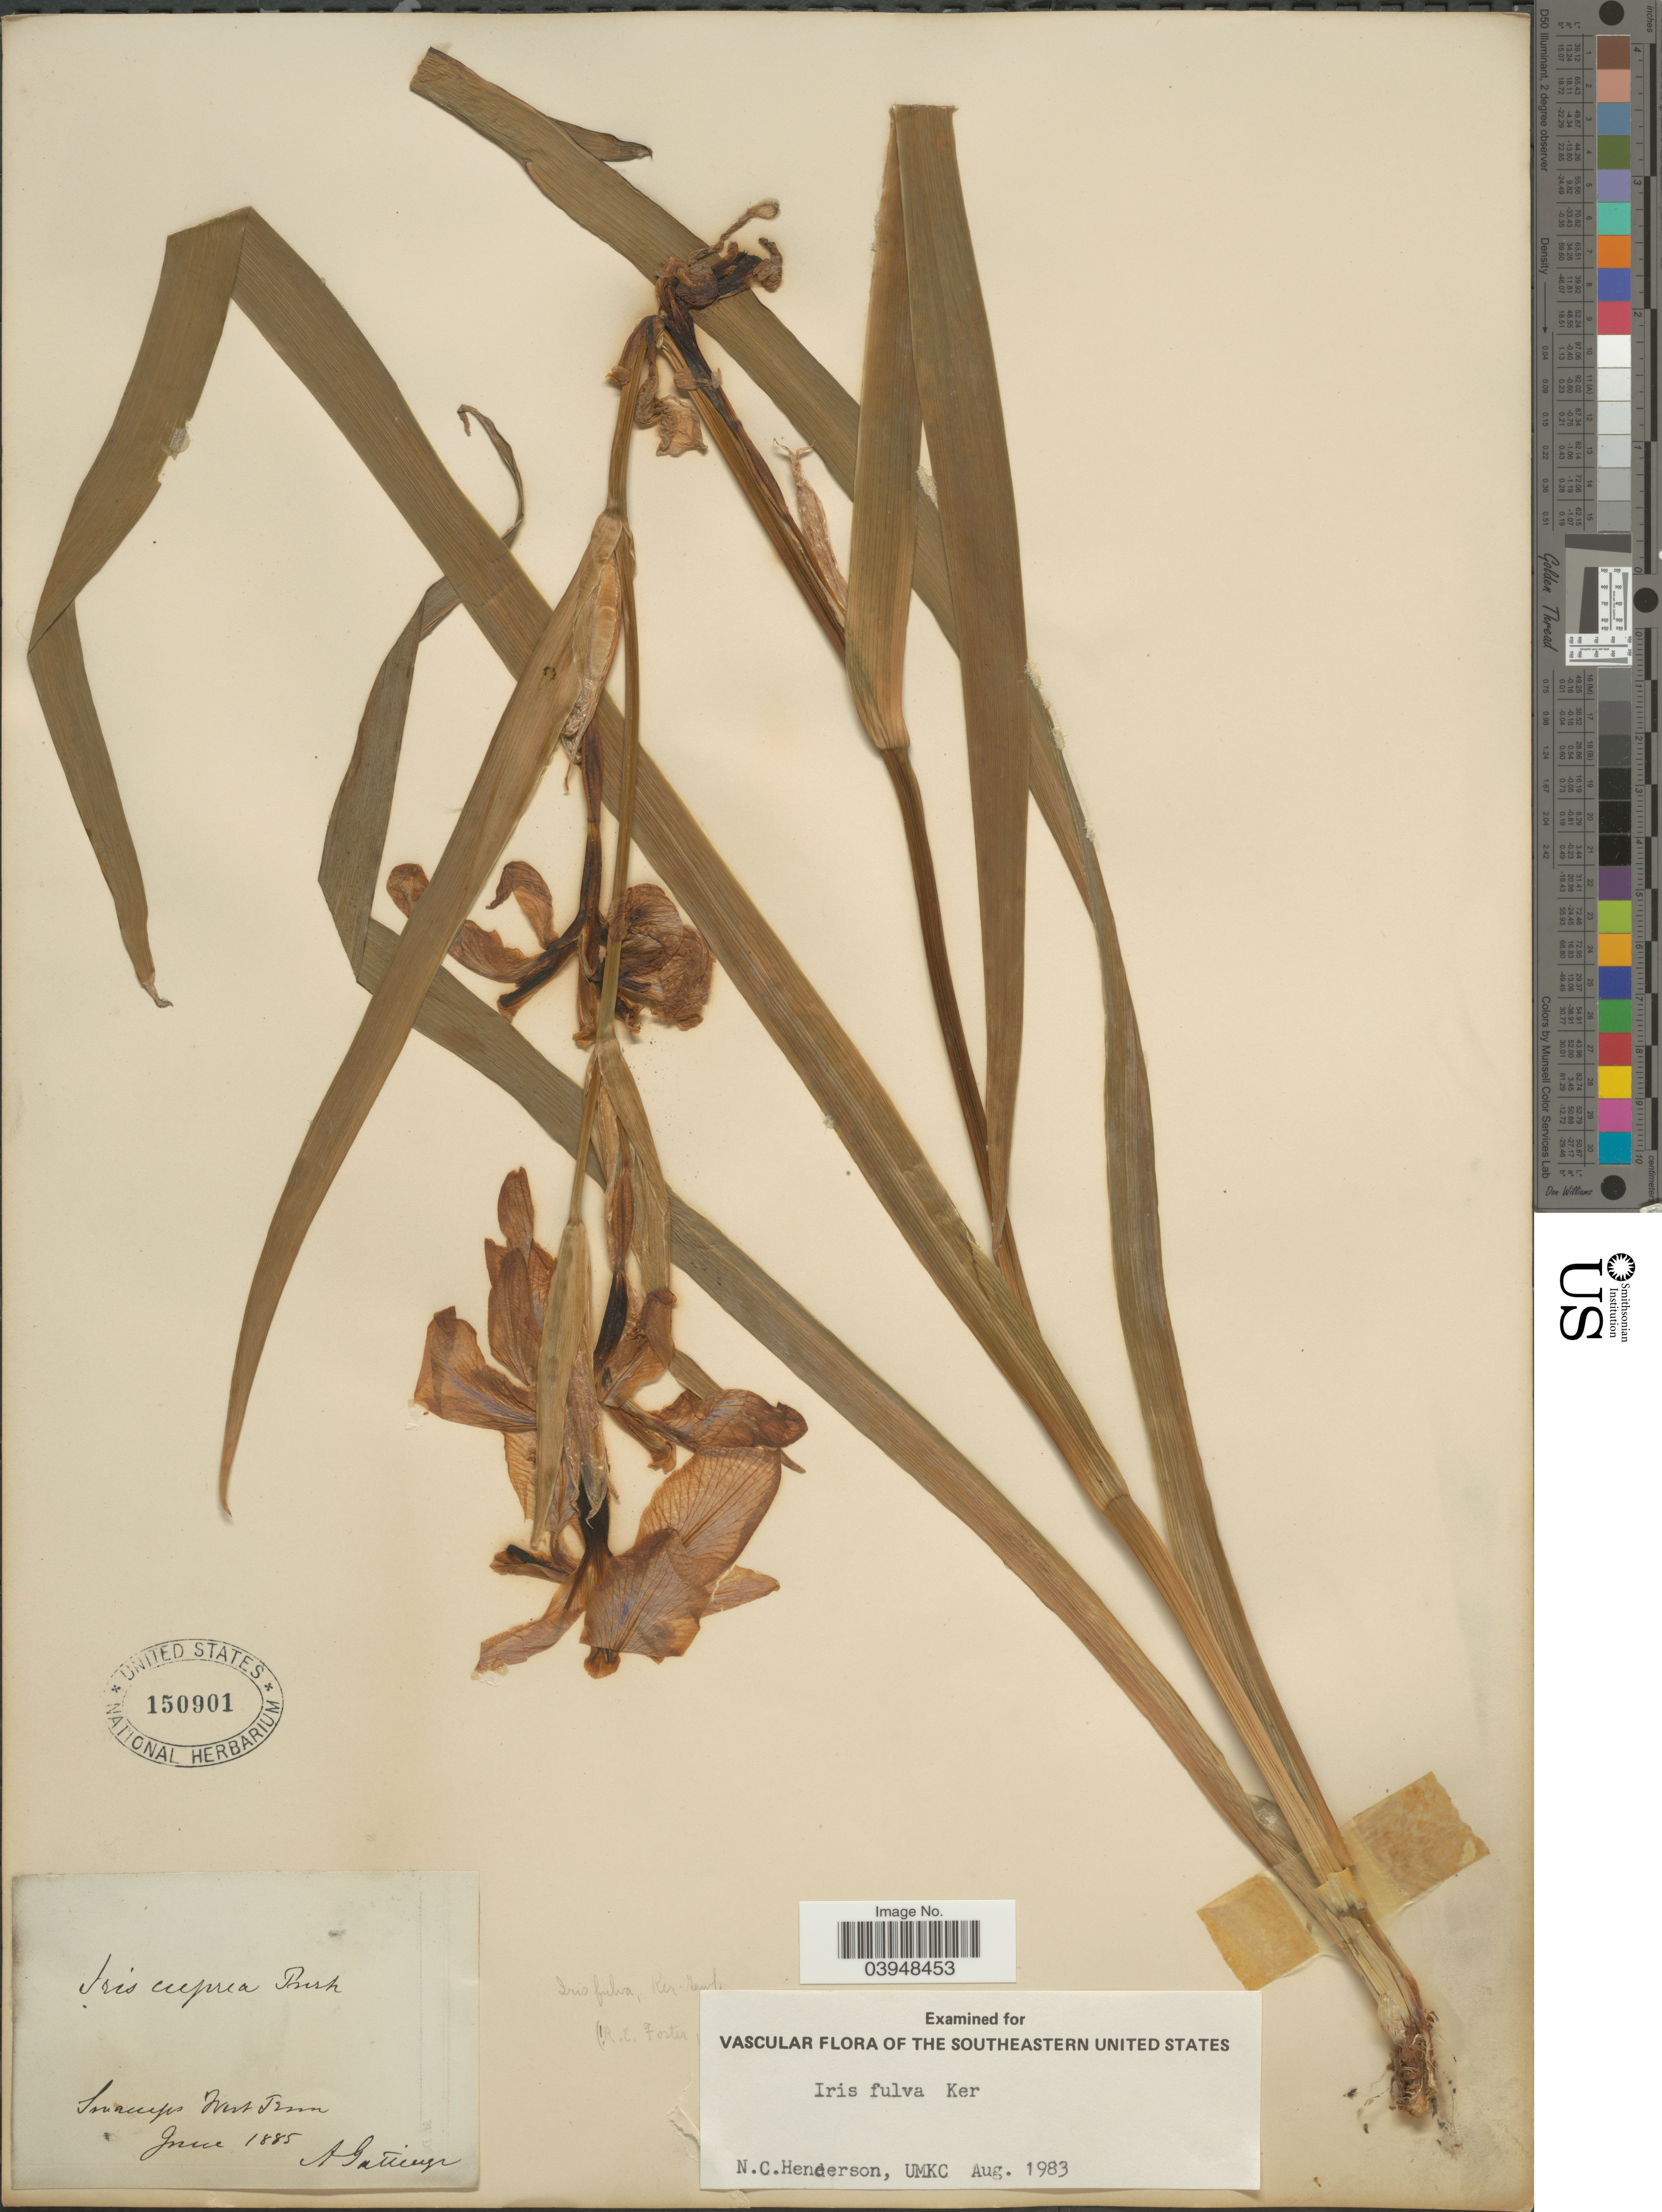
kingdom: Plantae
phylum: Tracheophyta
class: Liliopsida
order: Asparagales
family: Iridaceae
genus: Iris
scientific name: Iris fulva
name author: Ker Gawl.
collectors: A. Gattinger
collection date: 1885-06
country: United States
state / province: Tennessee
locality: Swamps West Tenn.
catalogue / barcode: US 150901